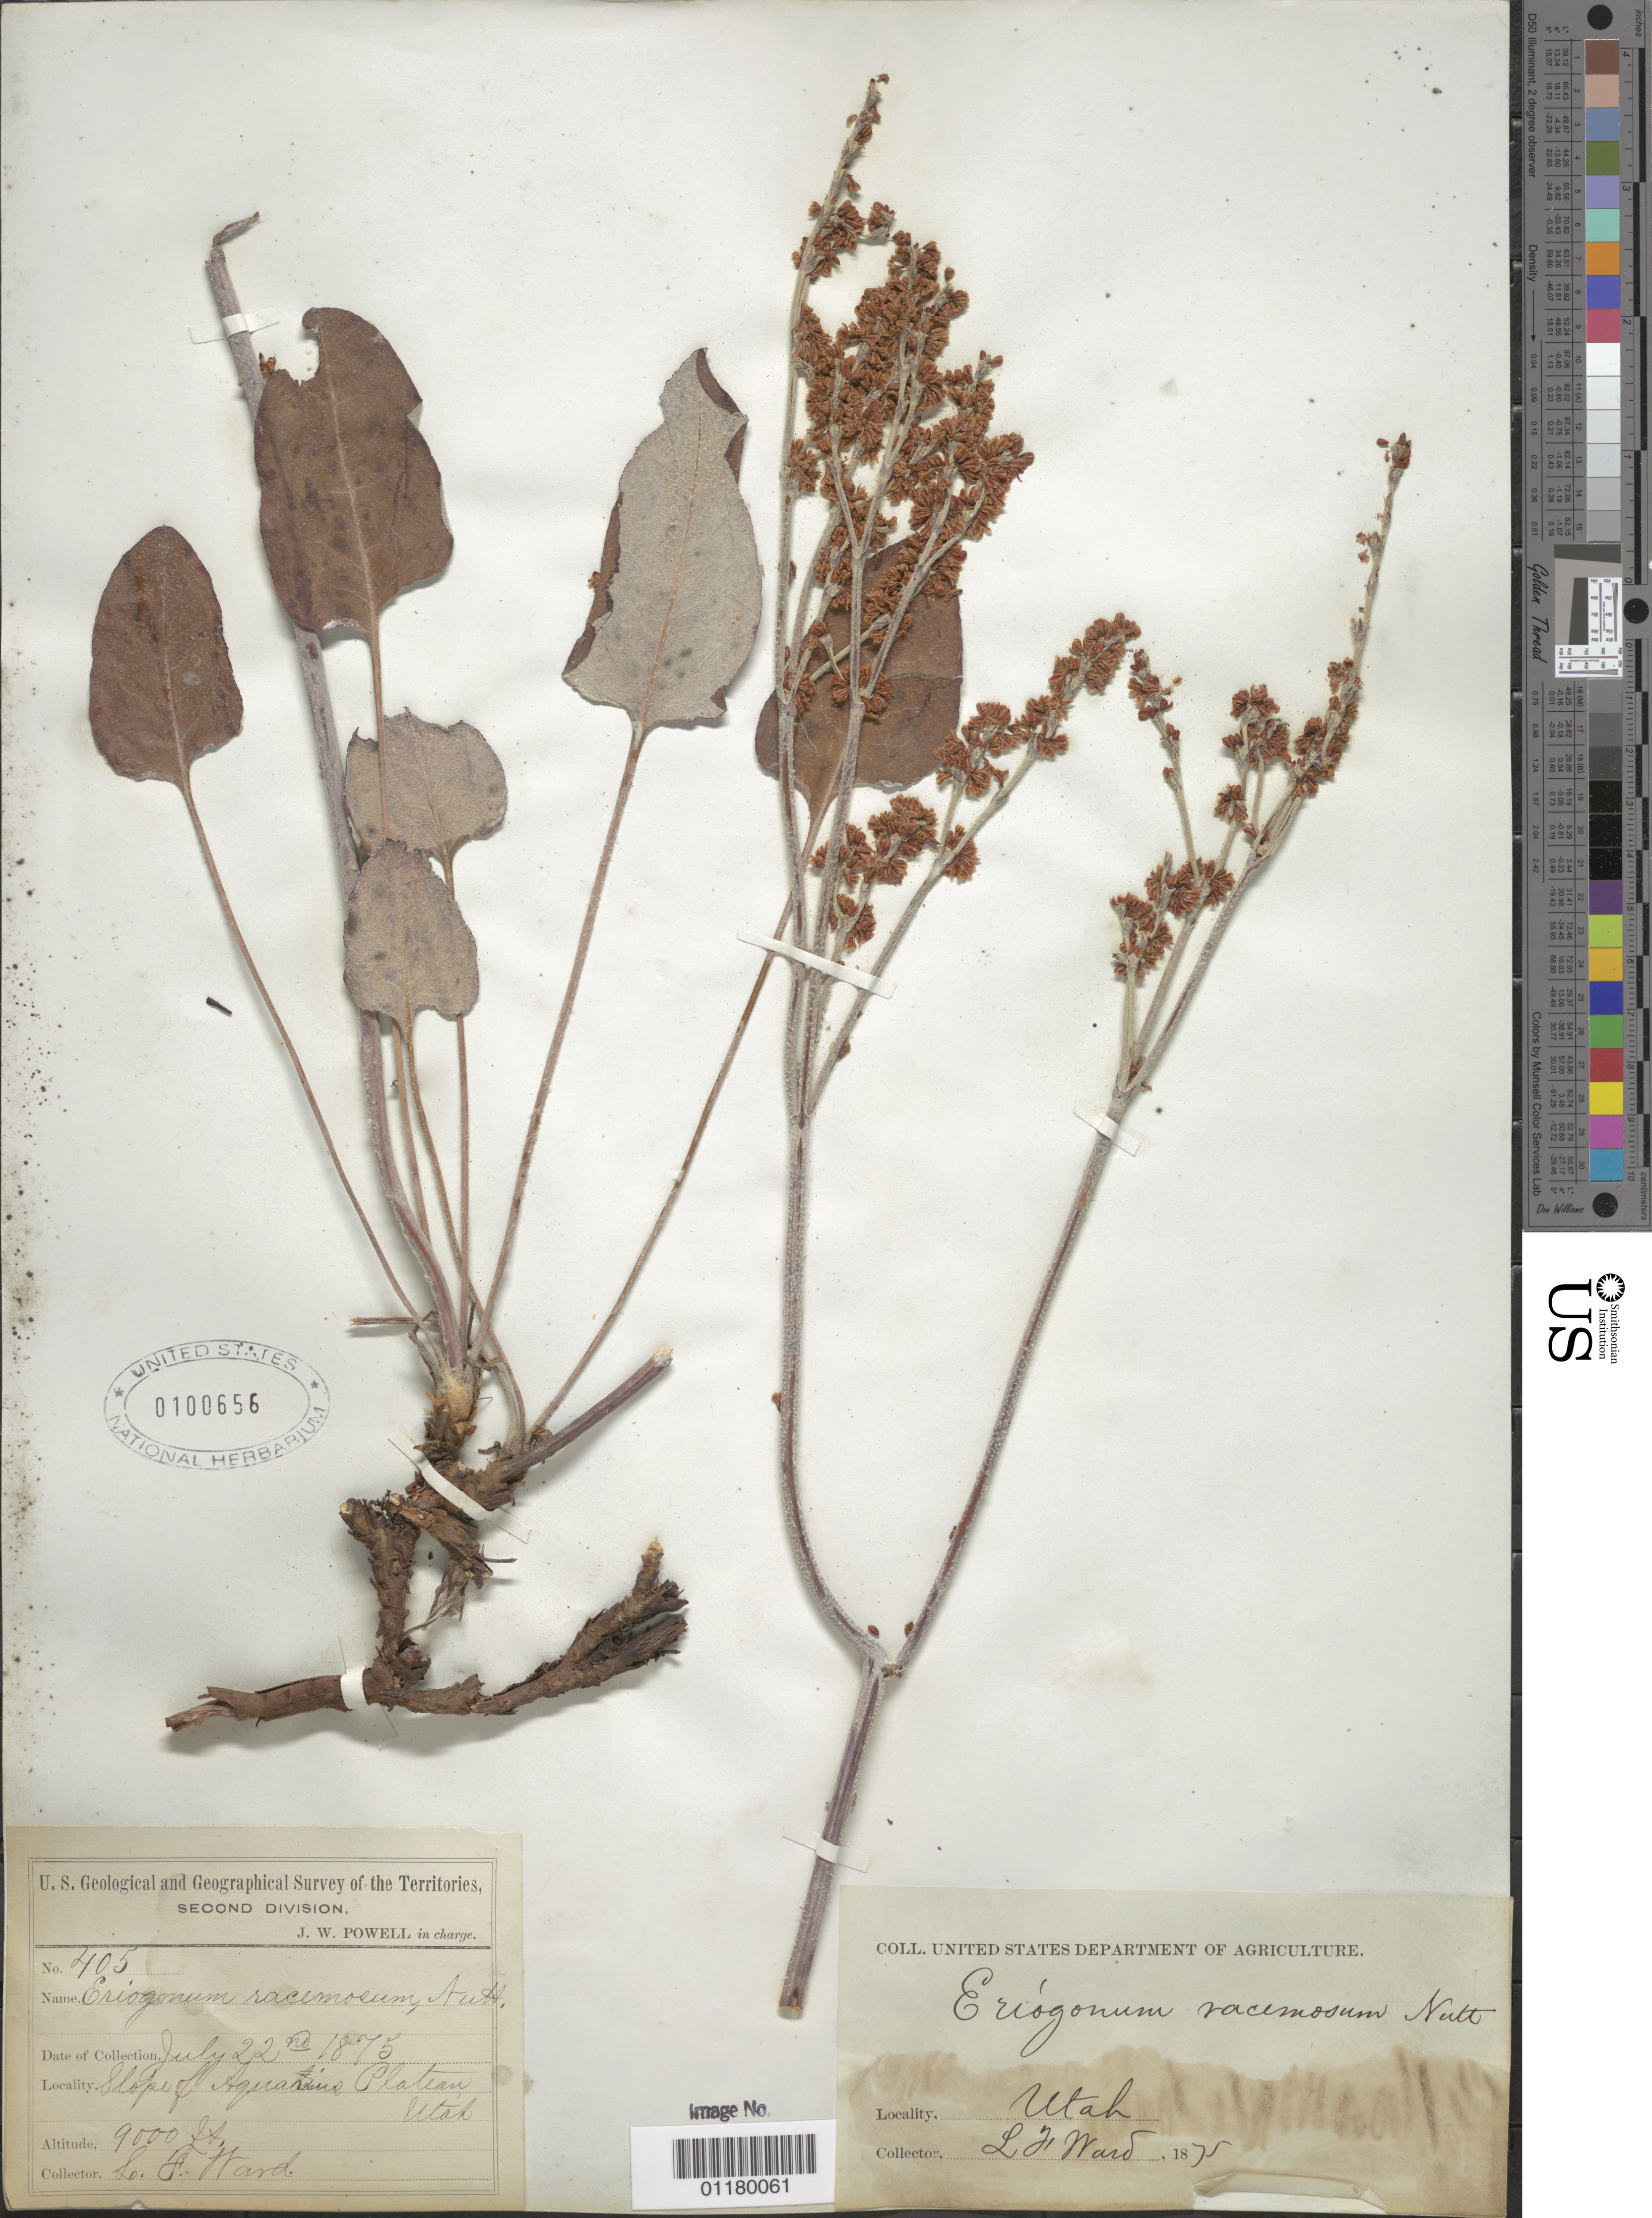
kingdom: Plantae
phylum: Tracheophyta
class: Magnoliopsida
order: Caryophyllales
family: Polygonaceae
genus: Eriogonum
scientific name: Eriogonum racemosum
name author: Nutt.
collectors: L. F. Ward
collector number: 405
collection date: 1875-07-22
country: United States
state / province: Utah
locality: Slope of Aquarius Plateau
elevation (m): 2743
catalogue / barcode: US 100656